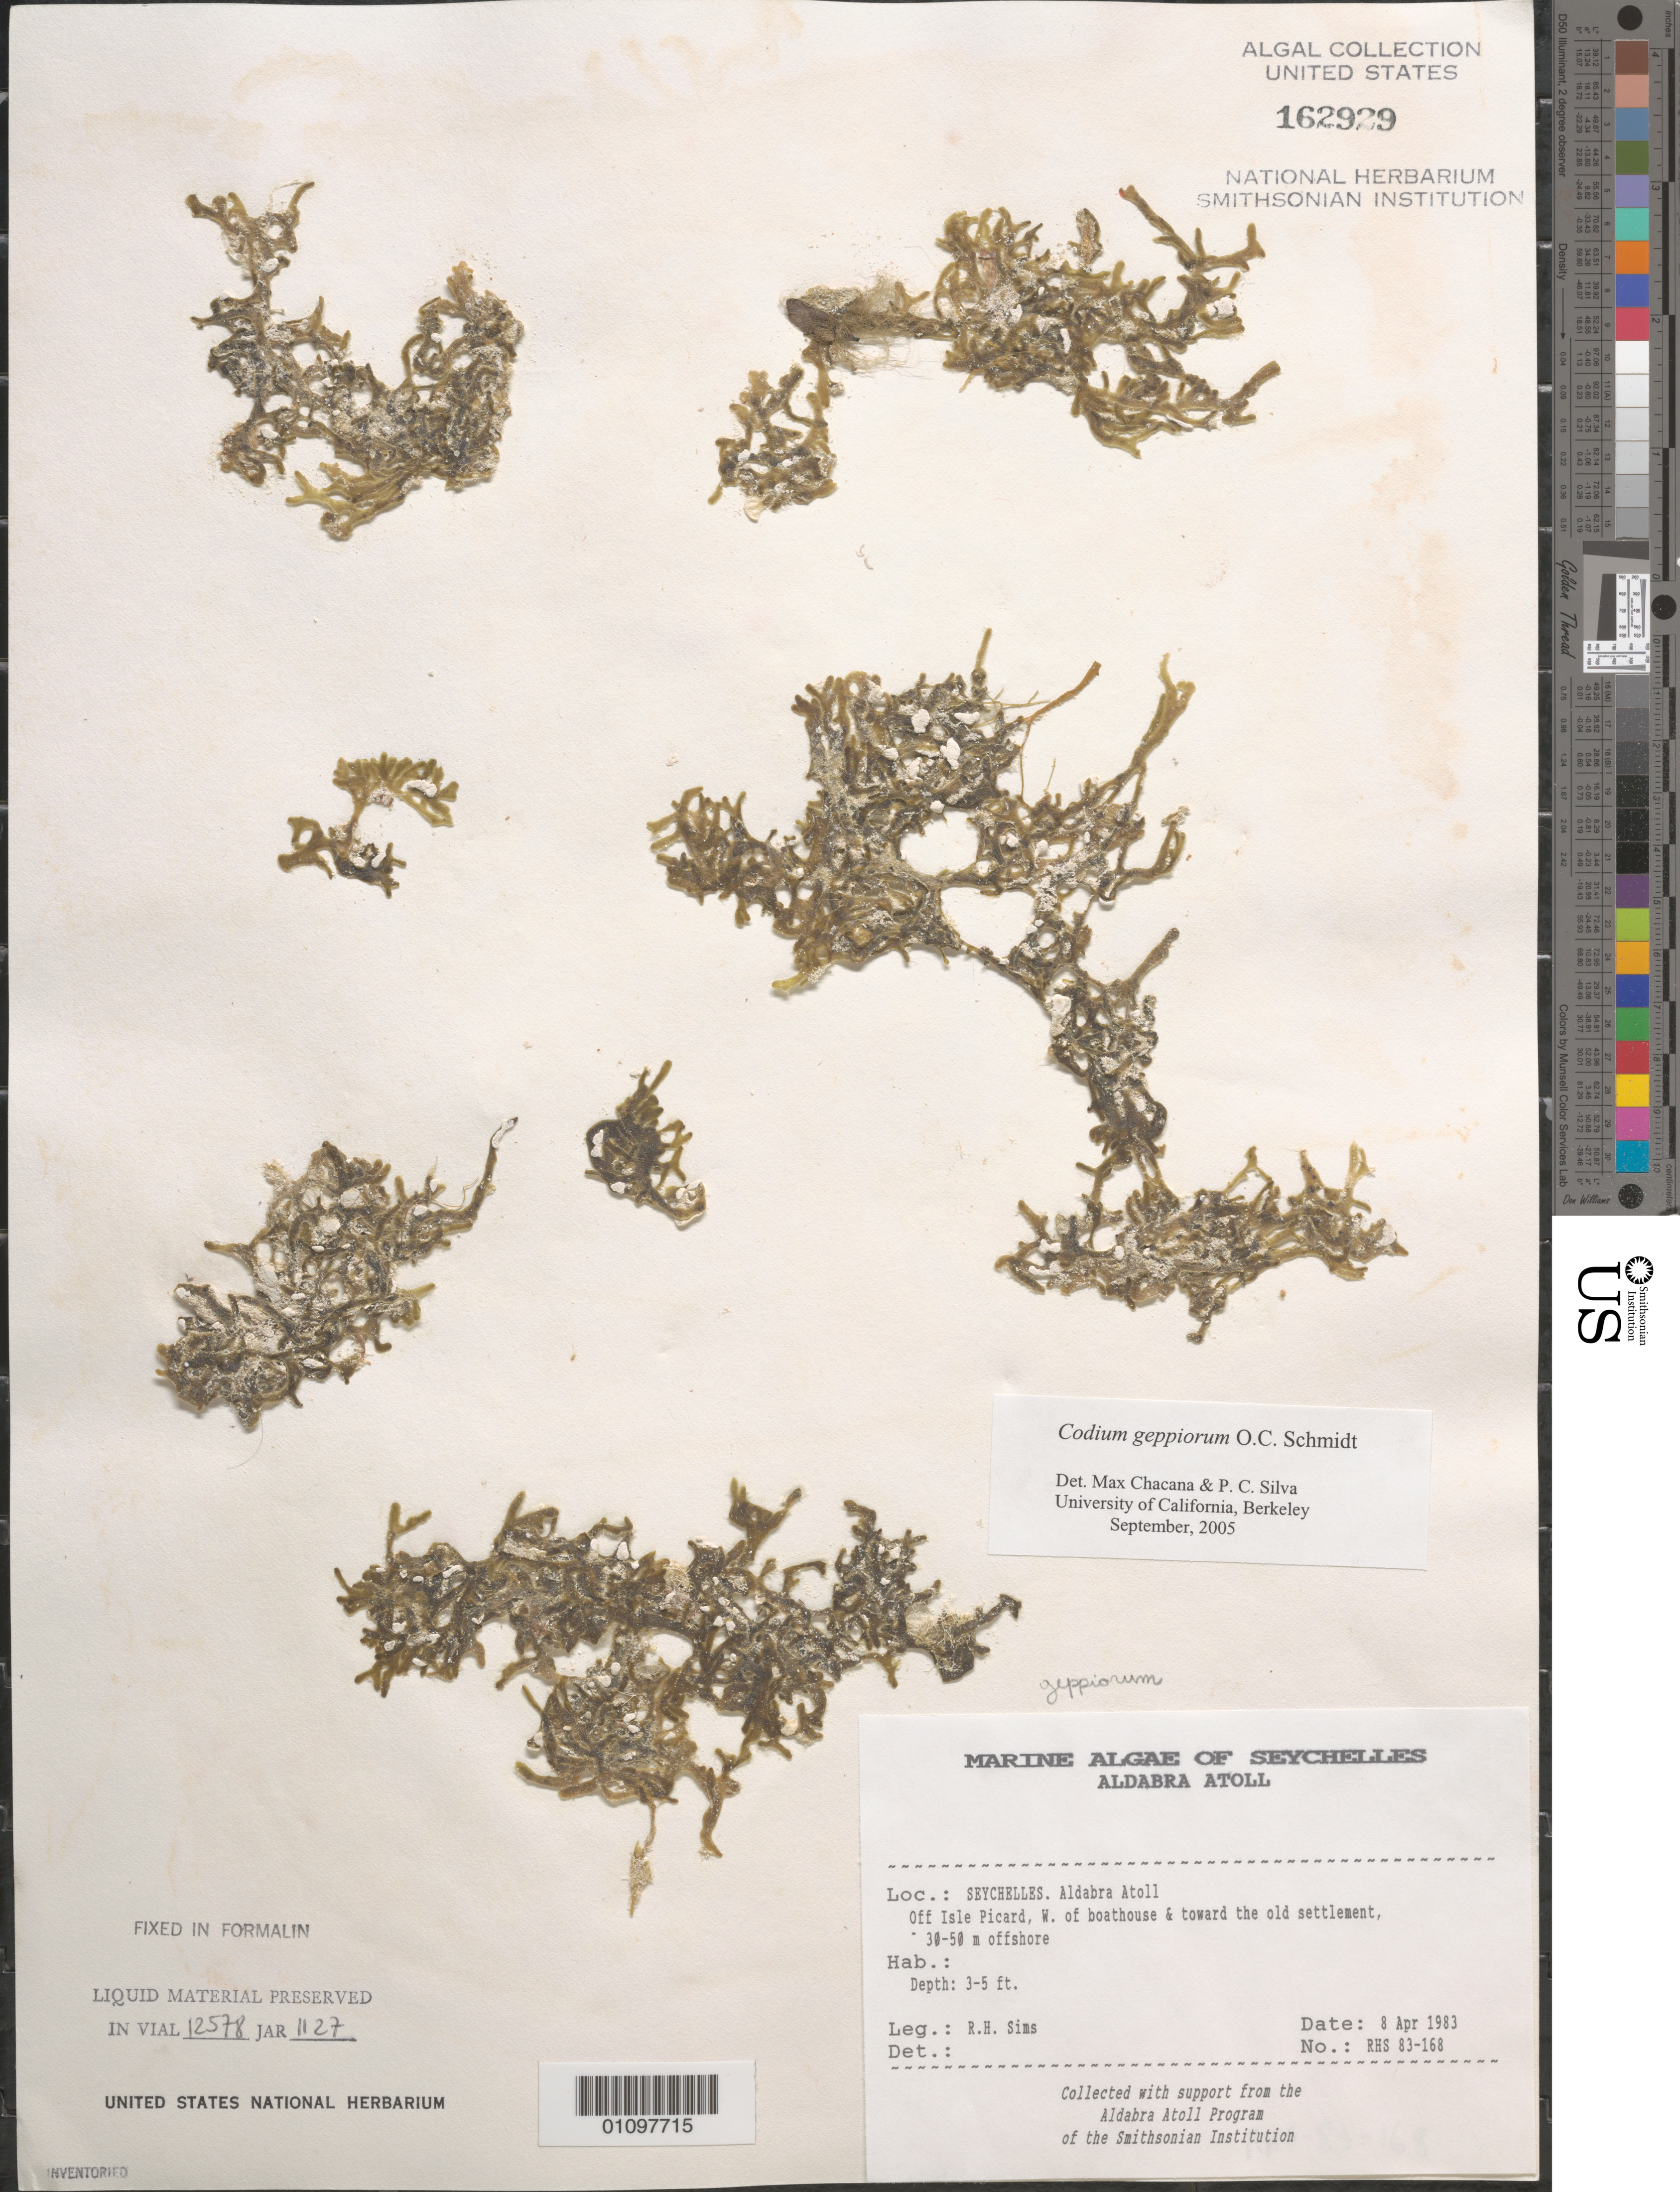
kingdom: Plantae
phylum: Chlorophyta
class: Ulvophyceae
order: Bryopsidales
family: Codiaceae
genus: Codium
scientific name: Codium geppiorum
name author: O.C. Schmidt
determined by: Chacana, M. E.; Silva, P. C.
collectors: R. H. Sims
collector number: RHS 89-168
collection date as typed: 08 Apr 1983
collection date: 1983-04-08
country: Seychelles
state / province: Outer Islands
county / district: Aldabra Group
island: Aldabra Atoll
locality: Off Isle Picard, west of boathouse and toward the old settlement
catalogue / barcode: US 162929